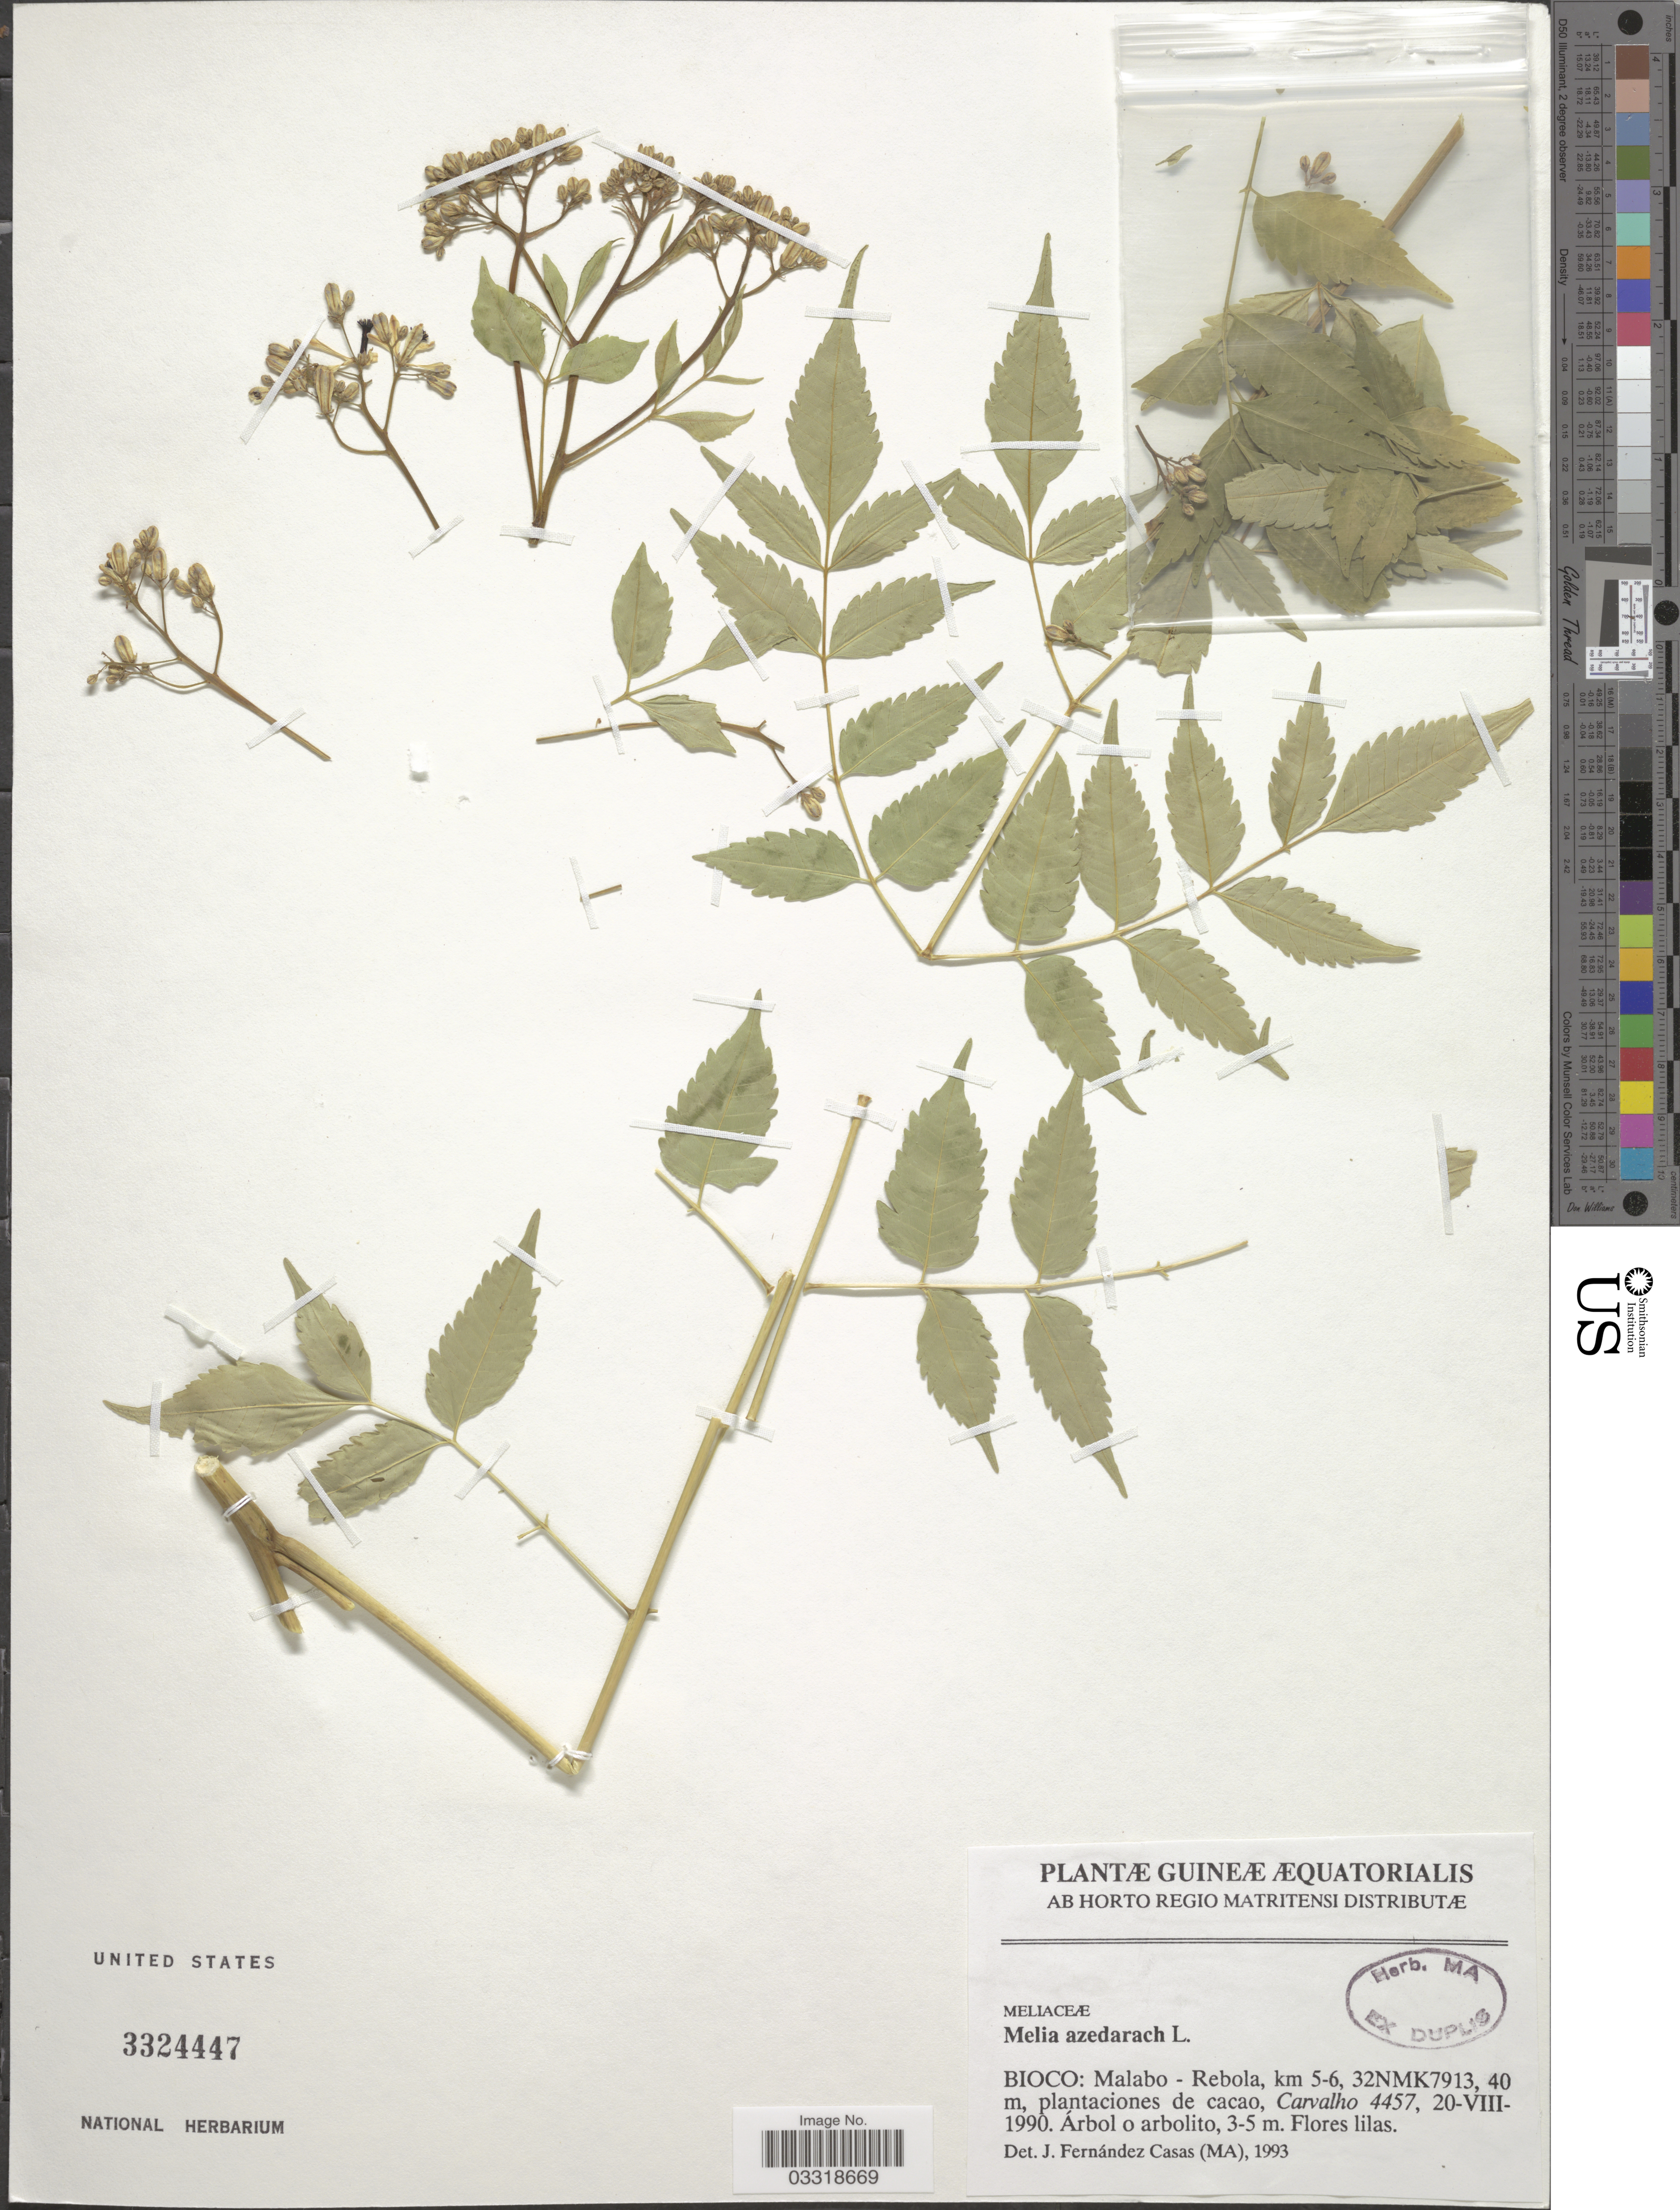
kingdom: Plantae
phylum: Tracheophyta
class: Magnoliopsida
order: Sapindales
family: Meliaceae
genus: Melia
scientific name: Melia azedarach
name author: L.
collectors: Carvalho, --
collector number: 4457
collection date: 1990-08-20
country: Equatorial Guinea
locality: Guineæ Æquatorialis. Bioco: Malabo - Rebola, km 5-6, 32NMK7913.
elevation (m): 40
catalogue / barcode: US 3324447